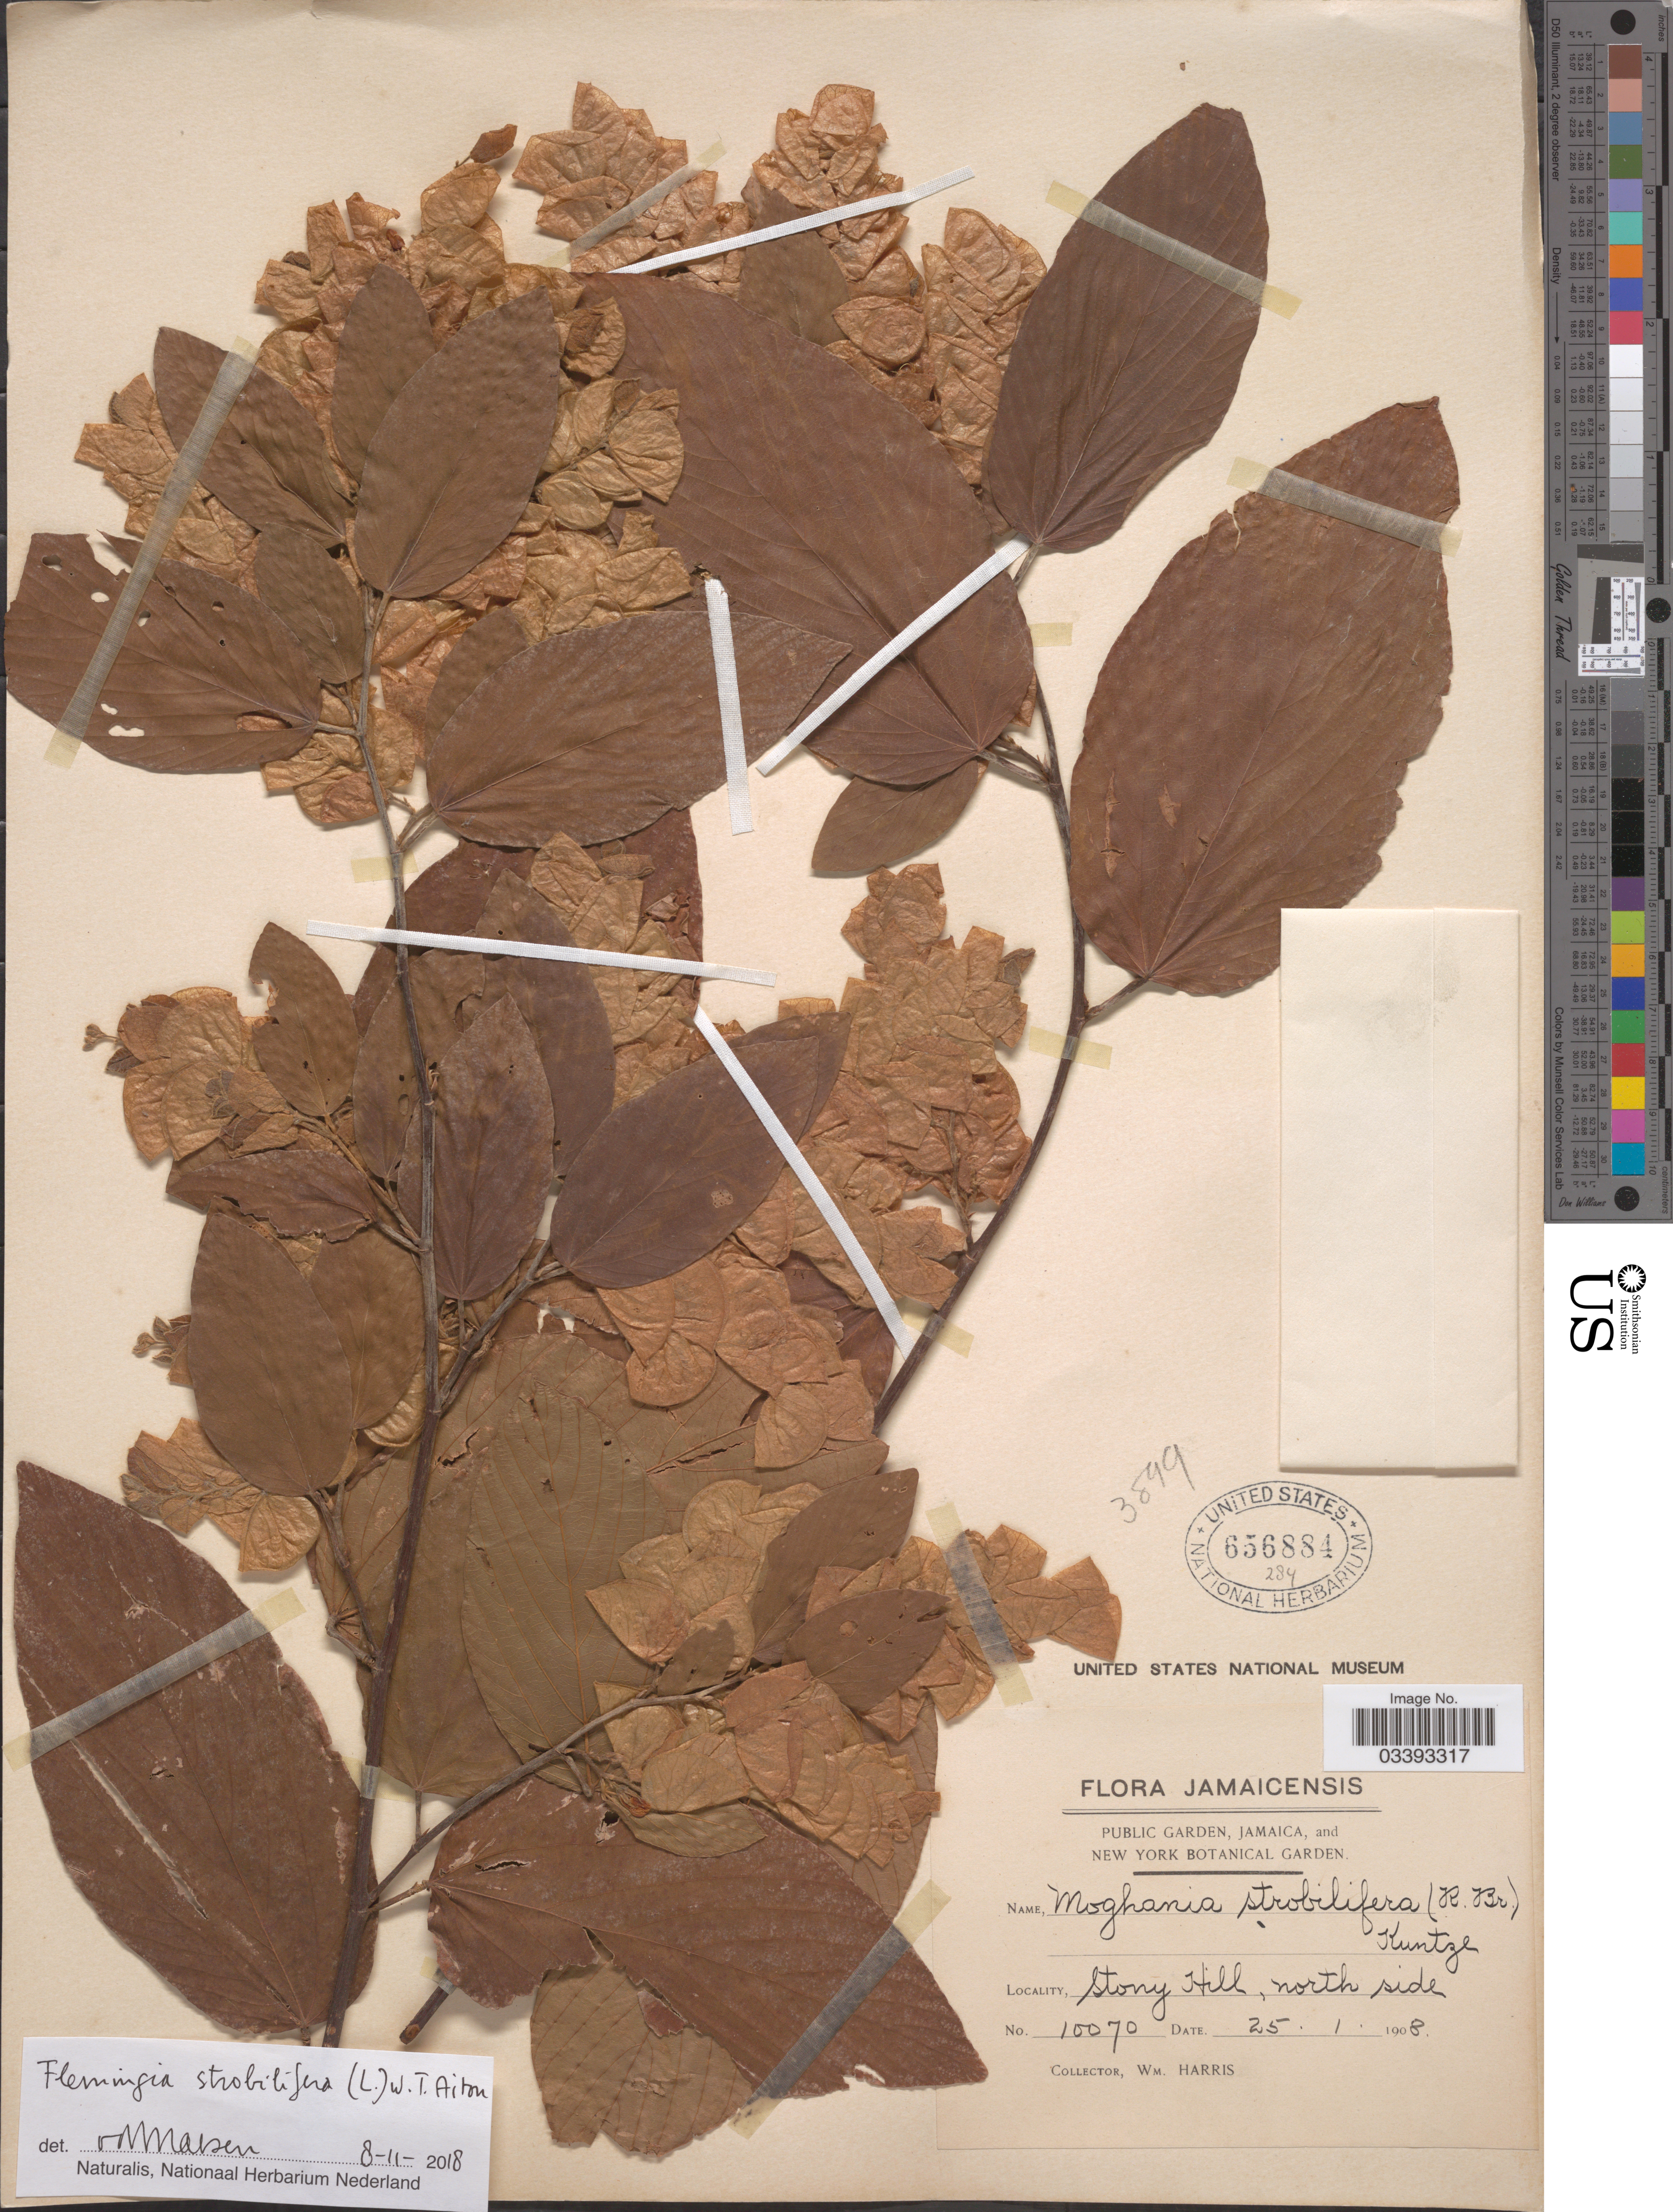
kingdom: Plantae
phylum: Tracheophyta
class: Magnoliopsida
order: Fabales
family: Fabaceae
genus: Flemingia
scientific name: Flemingia strobilifera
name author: (L.) W.T. Aiton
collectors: W. H. Harris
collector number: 10070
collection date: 1908-01-25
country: Jamaica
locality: Stony Hill, north side.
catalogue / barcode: US 656884